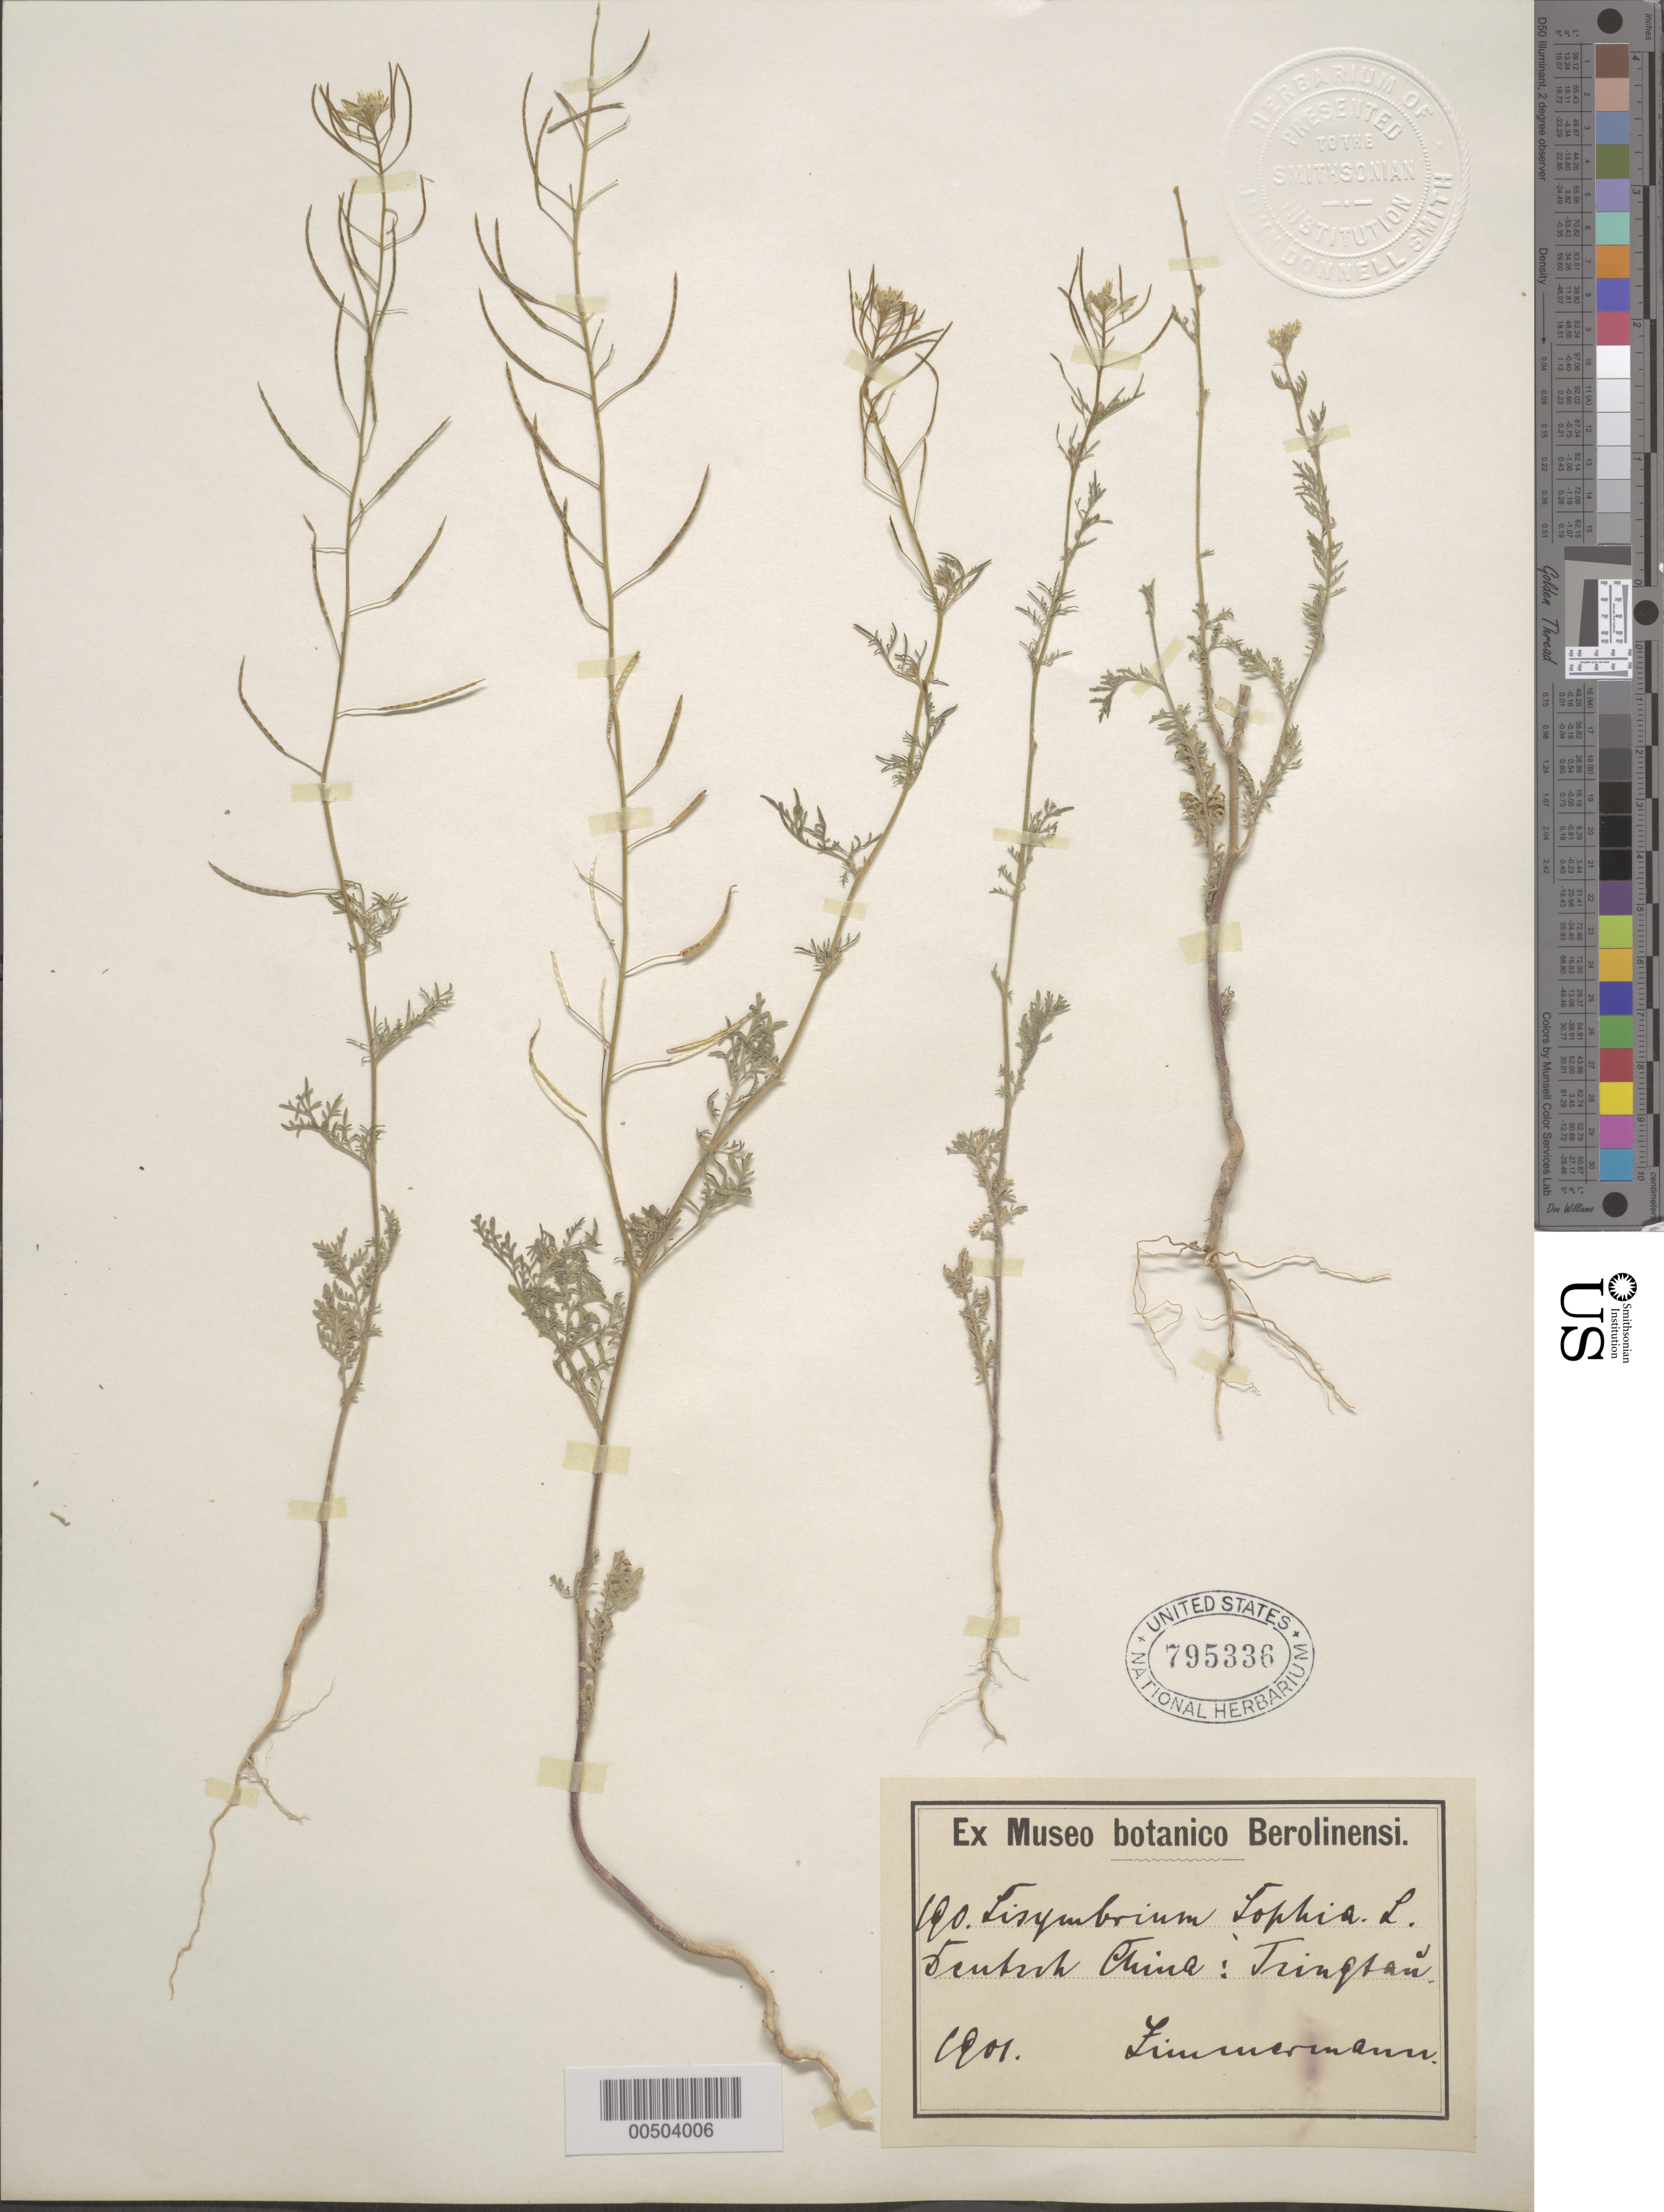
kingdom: Plantae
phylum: Tracheophyta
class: Magnoliopsida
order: Brassicales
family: Brassicaceae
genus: Sisymbrium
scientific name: Sisymbrium sophia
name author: L.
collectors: -. Zimmermann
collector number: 190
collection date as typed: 1901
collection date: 1901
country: China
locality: Deutsch China: Tsingtau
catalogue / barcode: US 795336